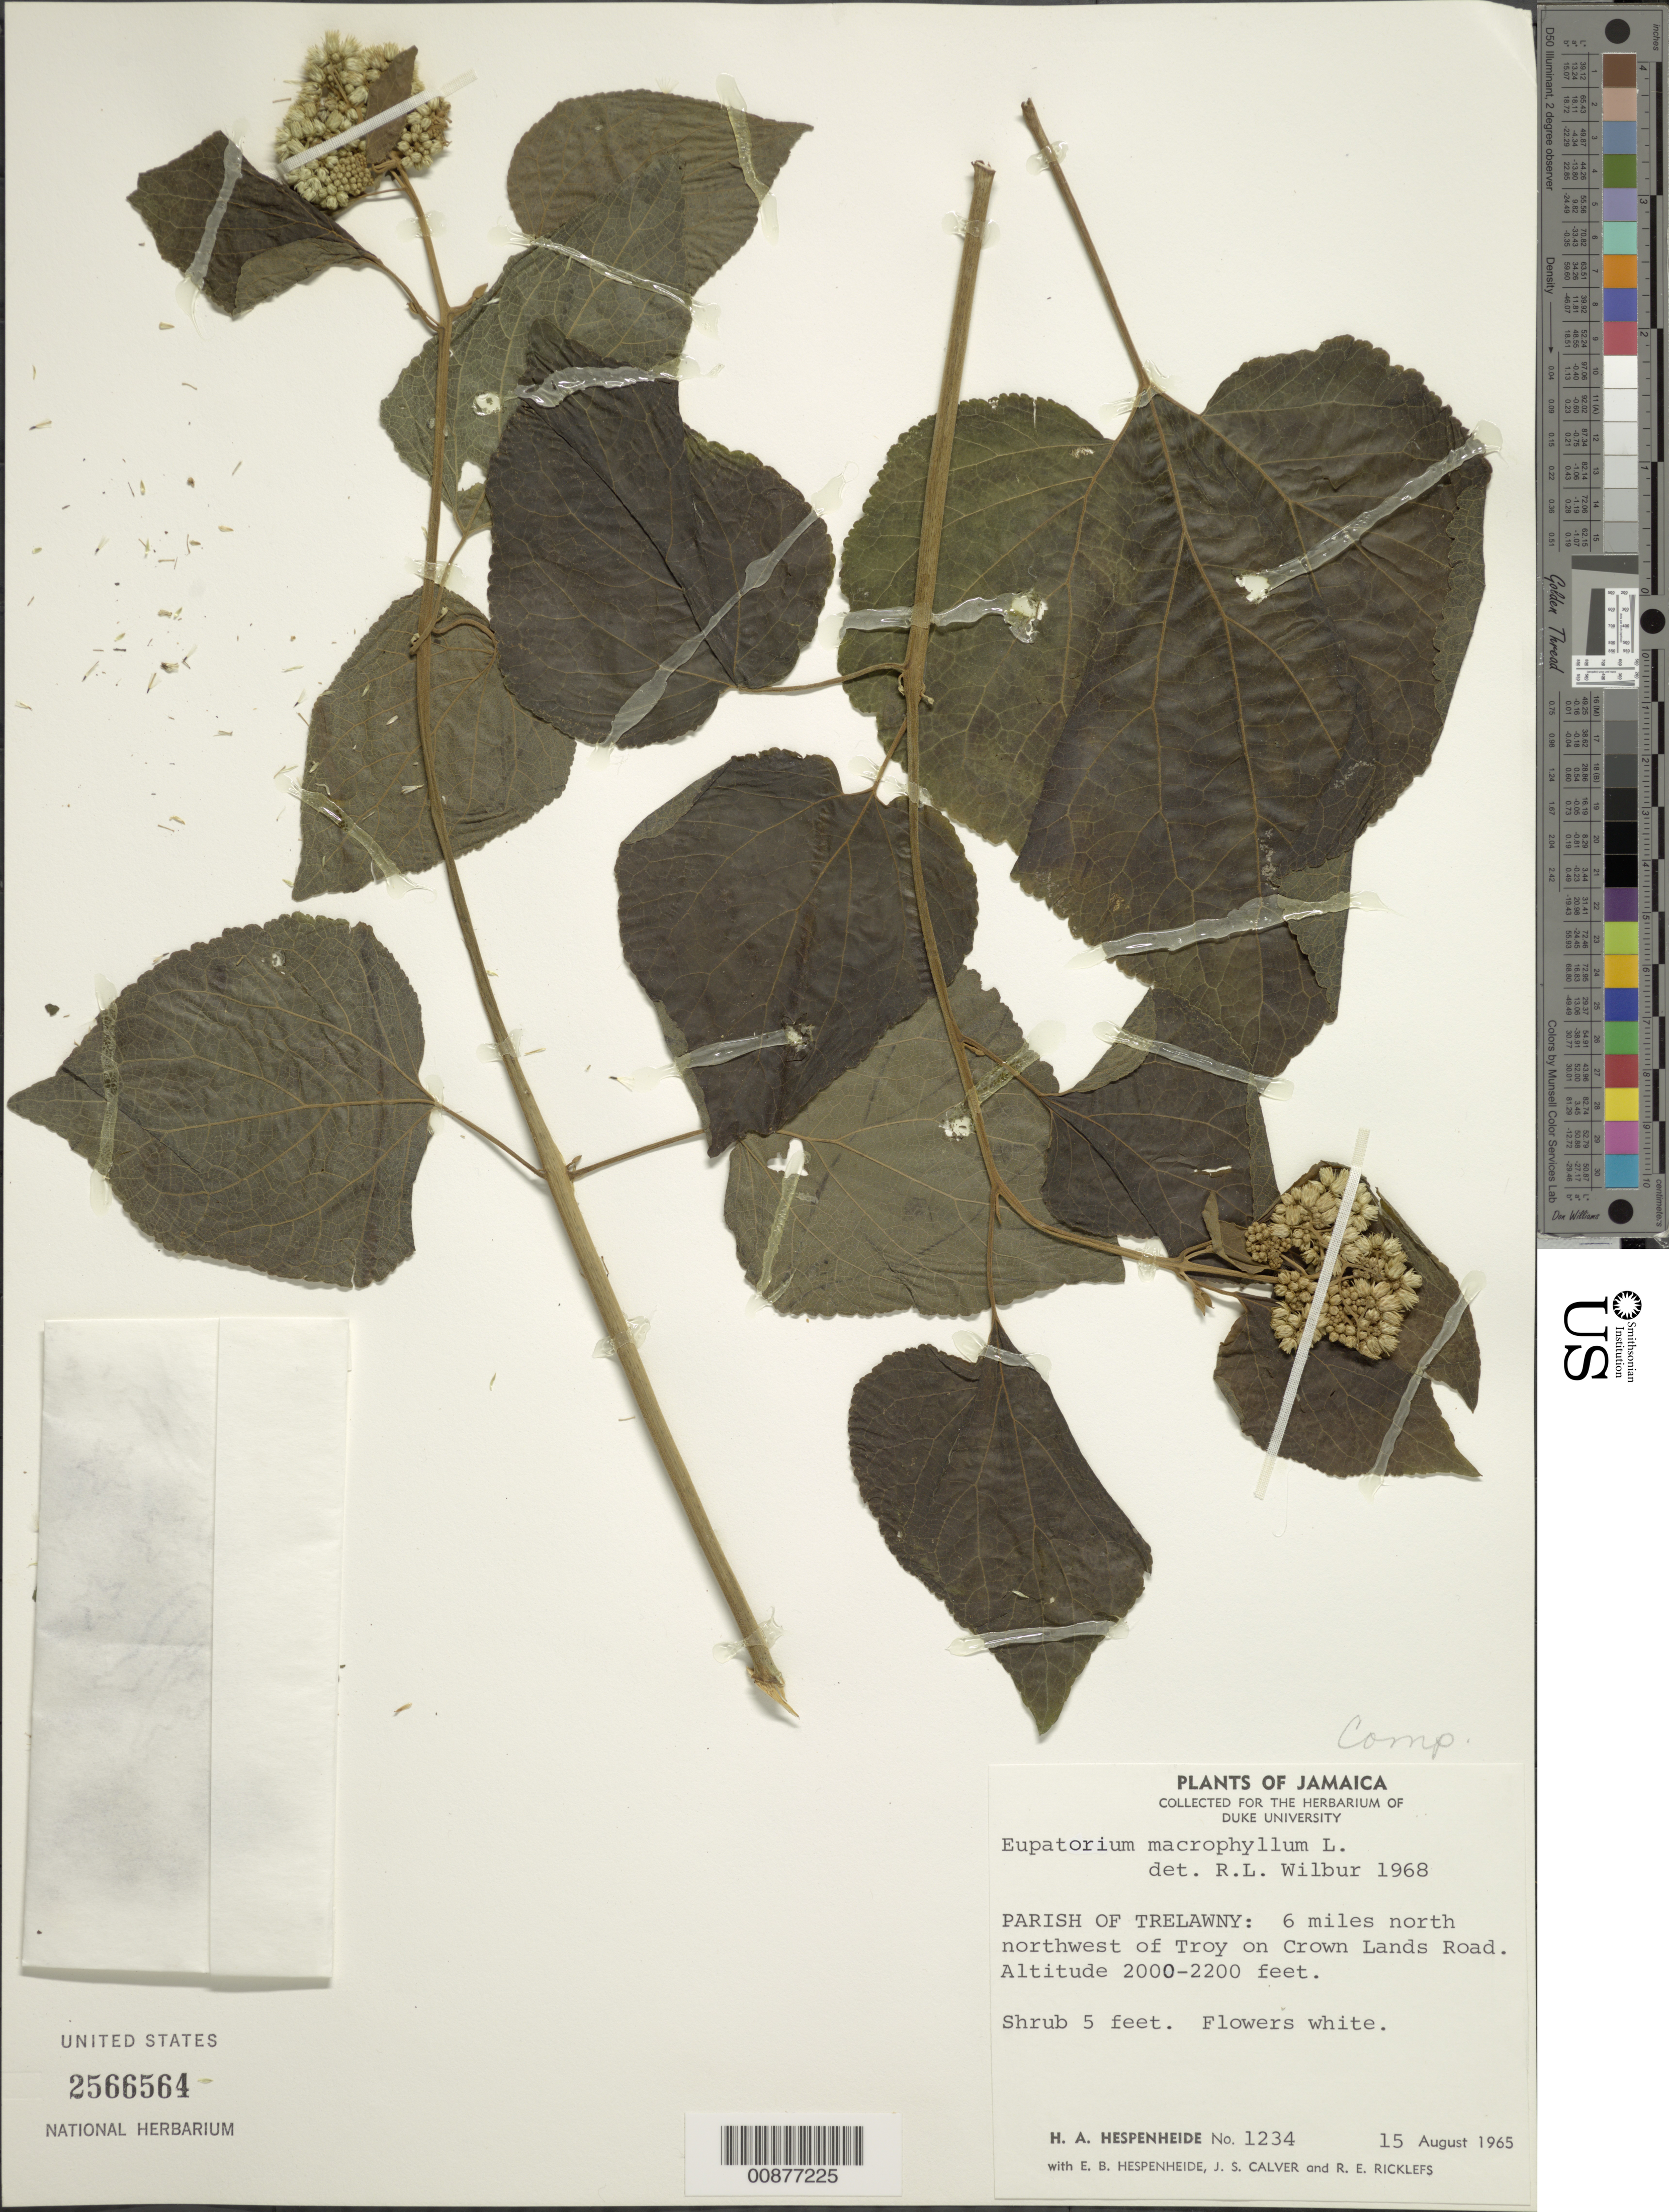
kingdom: Plantae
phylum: Tracheophyta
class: Magnoliopsida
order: Asterales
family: Asteraceae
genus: Hebeclinium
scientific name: Hebeclinium macrophyllum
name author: (L.) DC.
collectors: H. A. Hespenheide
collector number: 1234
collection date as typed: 15 Aug 1965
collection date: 1965-08-15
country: Jamaica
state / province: Trelawny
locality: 6 miles north northwest of Troy, on Crown Lands Road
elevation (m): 610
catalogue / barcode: US 2566564